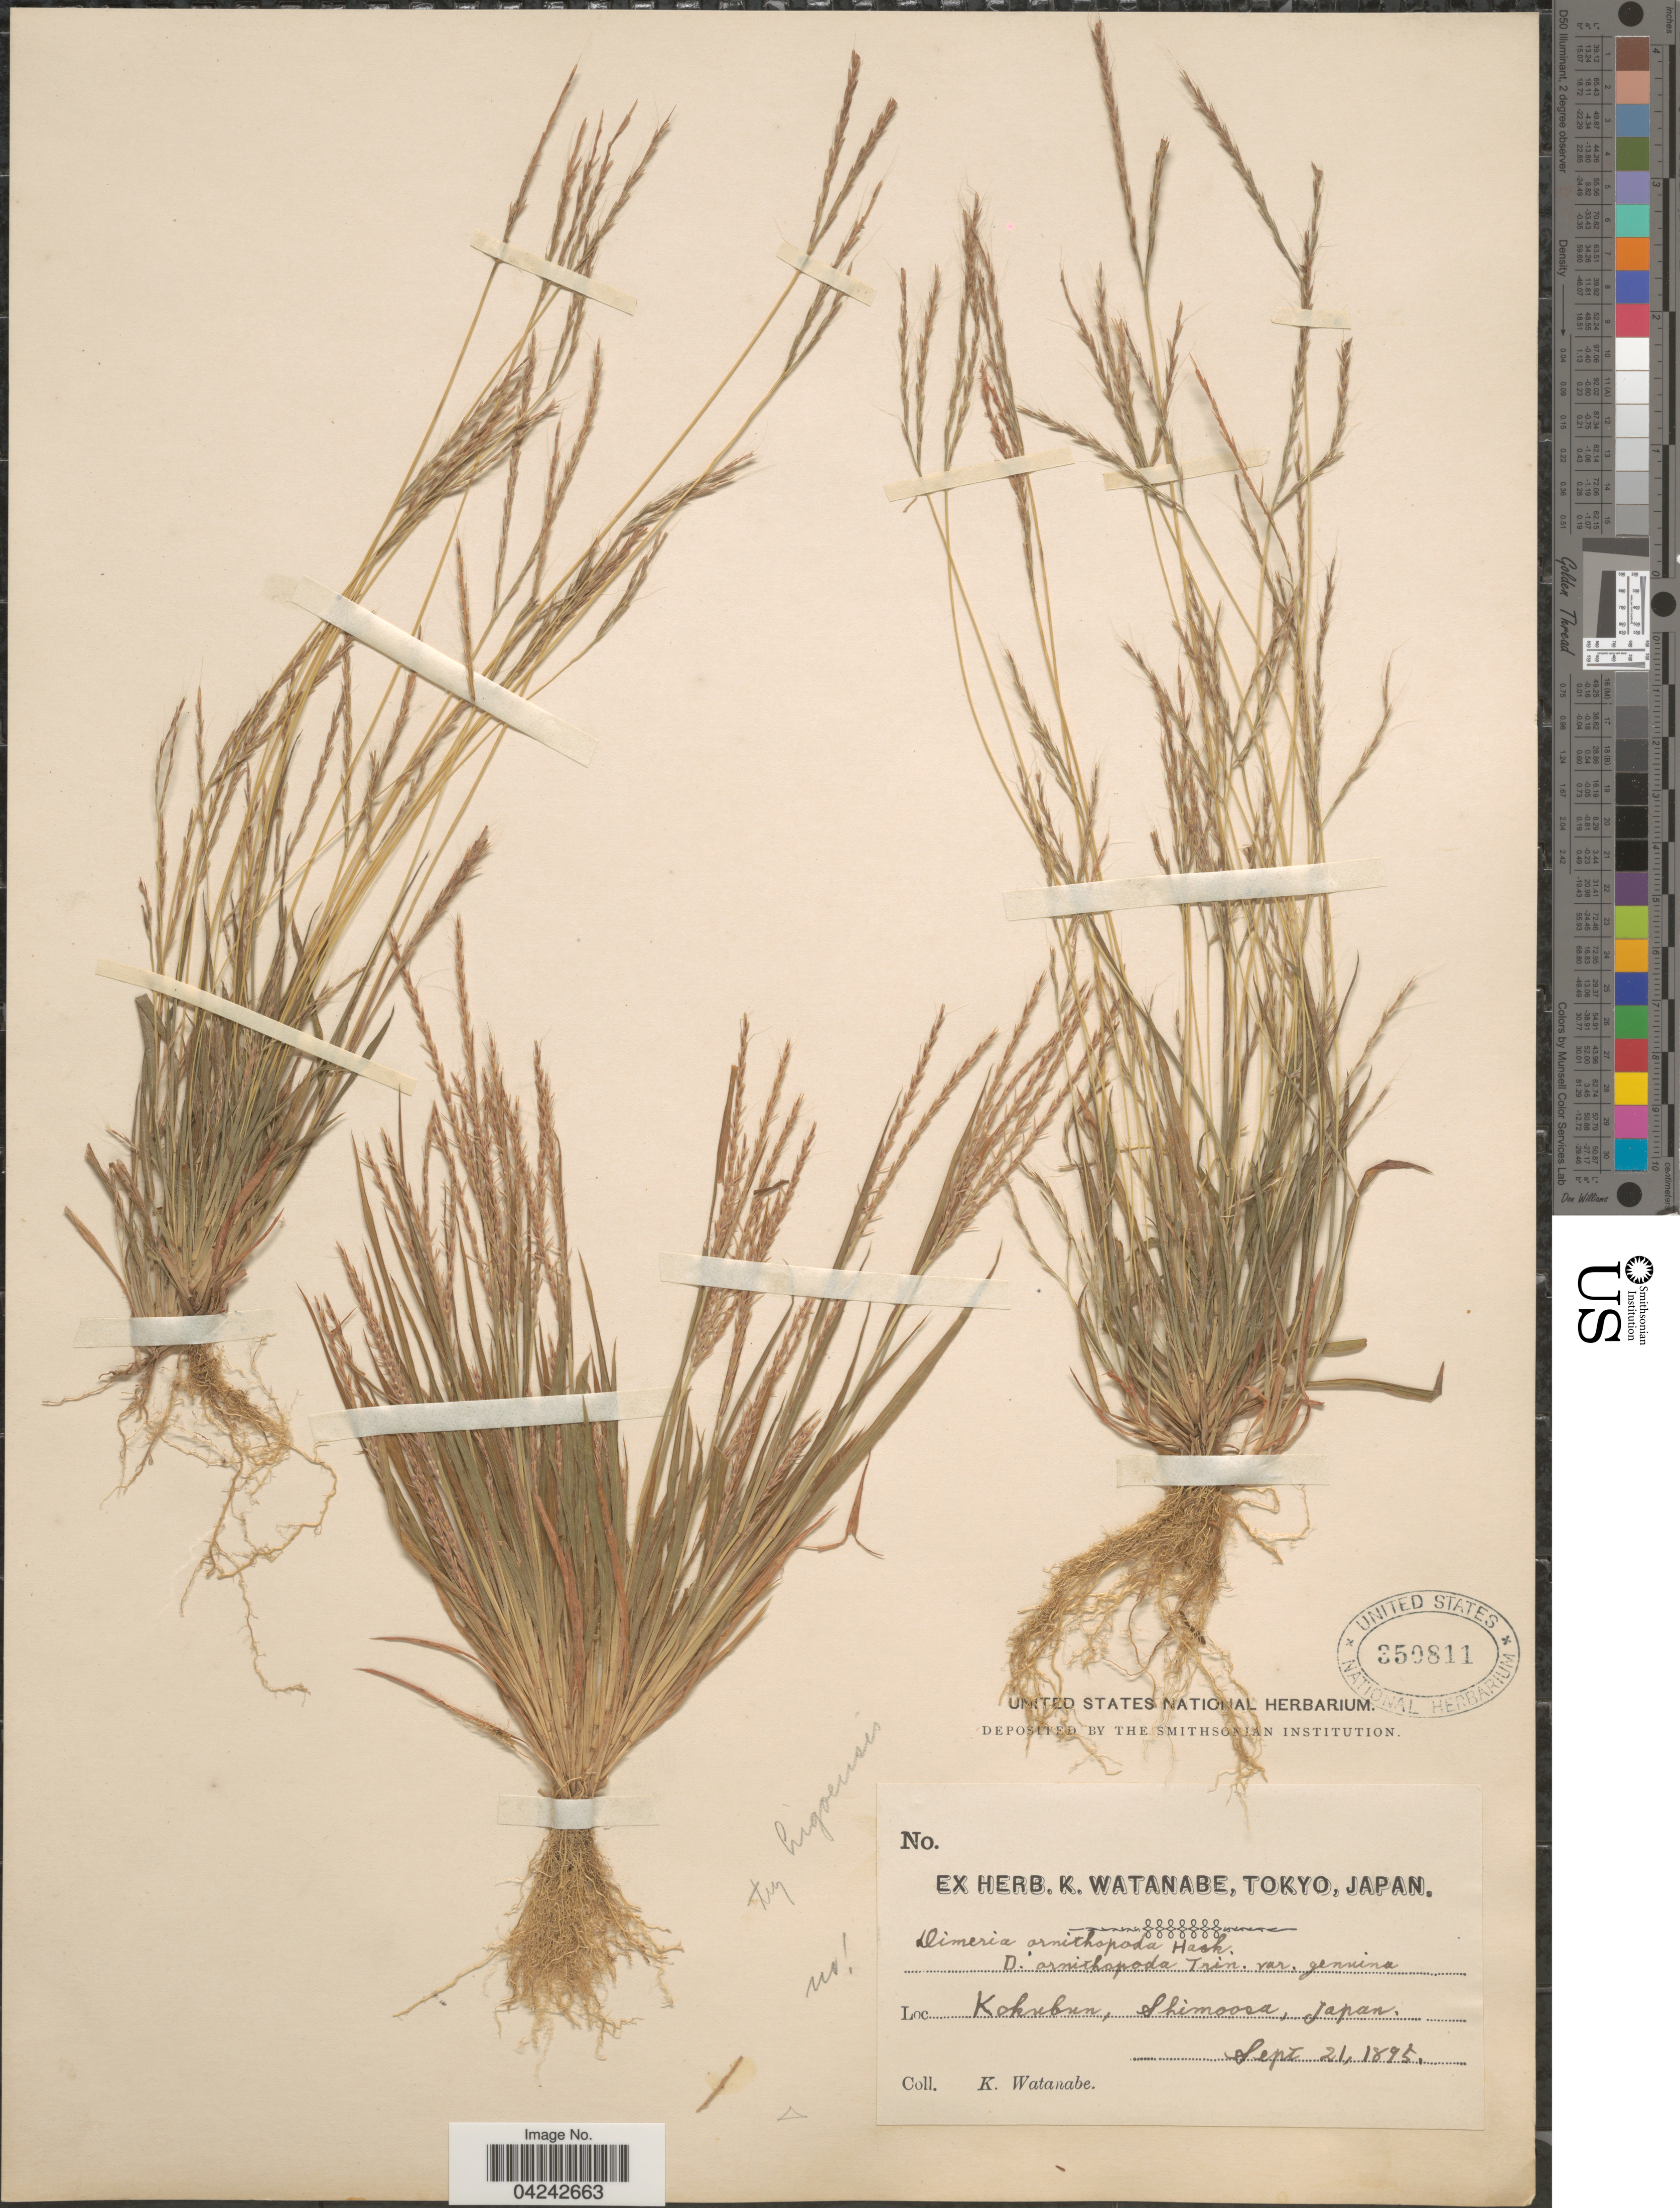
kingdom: Plantae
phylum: Tracheophyta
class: Liliopsida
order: Poales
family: Poaceae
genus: Dimeria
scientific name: Dimeria sp.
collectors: K. Watanabe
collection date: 1895-09-21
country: Japan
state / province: Tokyo, Federal City of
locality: Kokubun, Shimoosa.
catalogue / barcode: US 350811